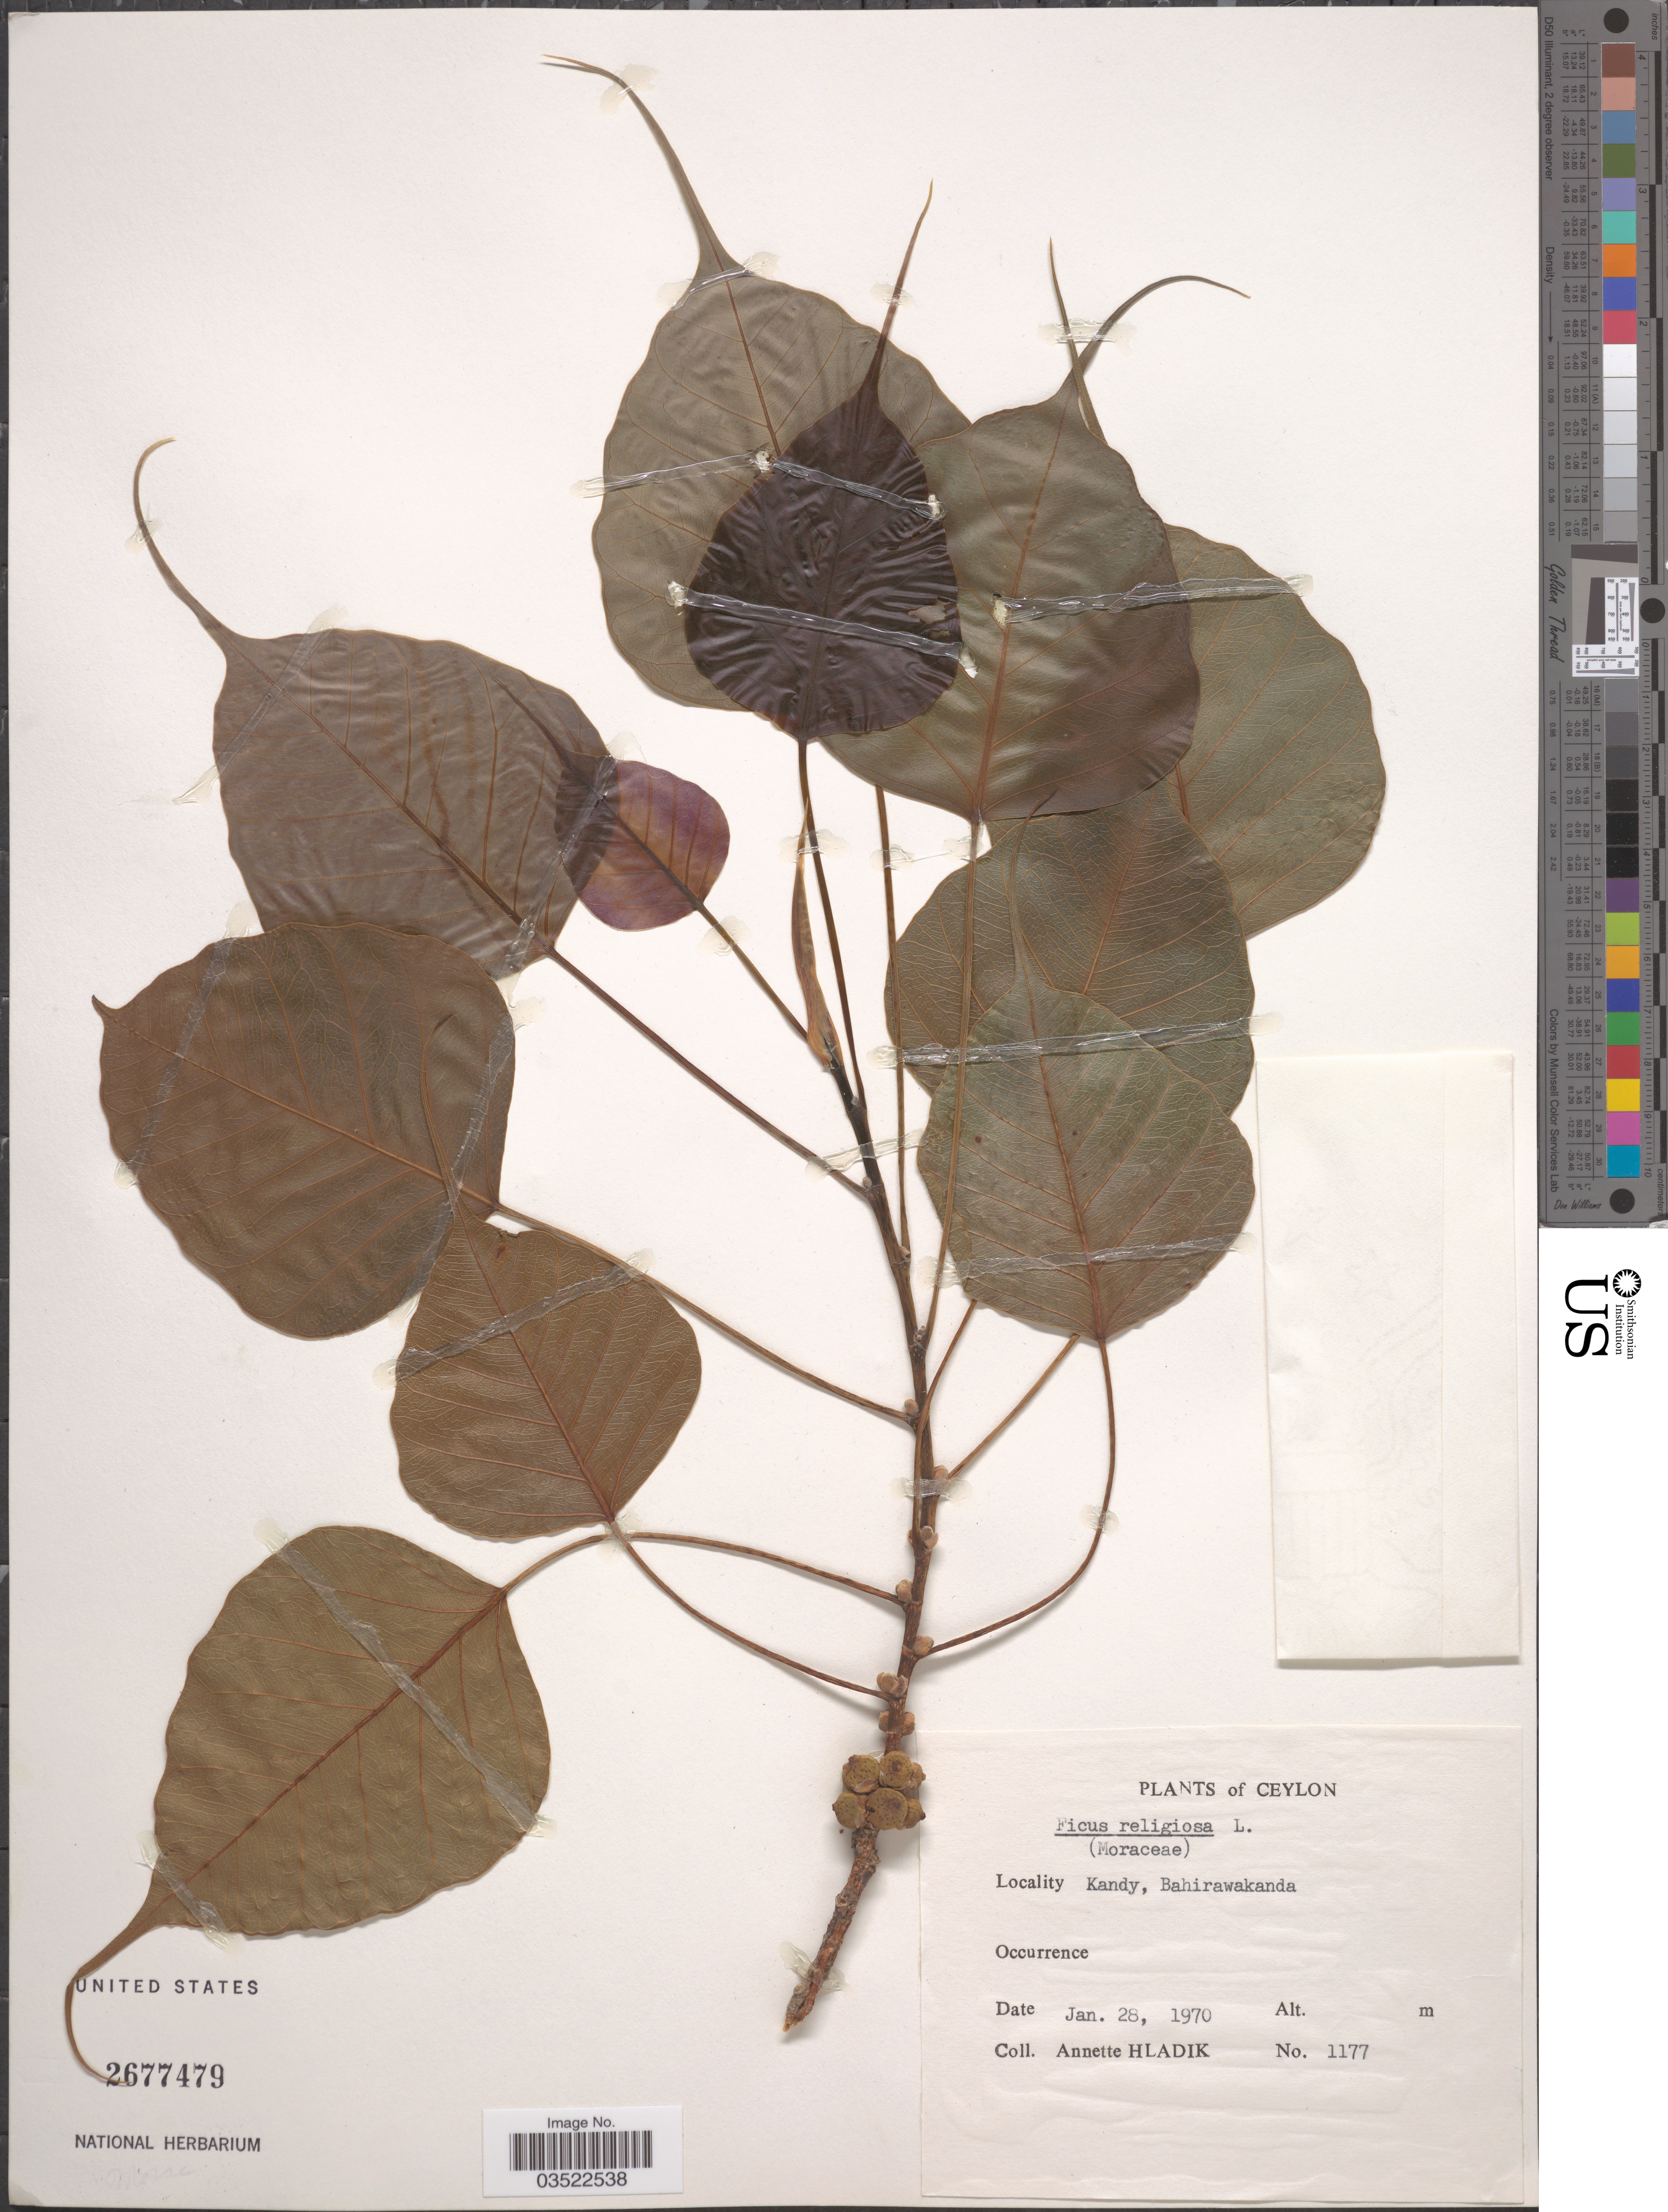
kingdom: Plantae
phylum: Tracheophyta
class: Magnoliopsida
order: Rosales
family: Moraceae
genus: Ficus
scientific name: Ficus religiosa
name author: L.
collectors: A. Hladik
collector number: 1177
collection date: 1970-01-28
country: Sri Lanka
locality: Ceylon. Kandy, Bahirawakanda.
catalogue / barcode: US 2677479